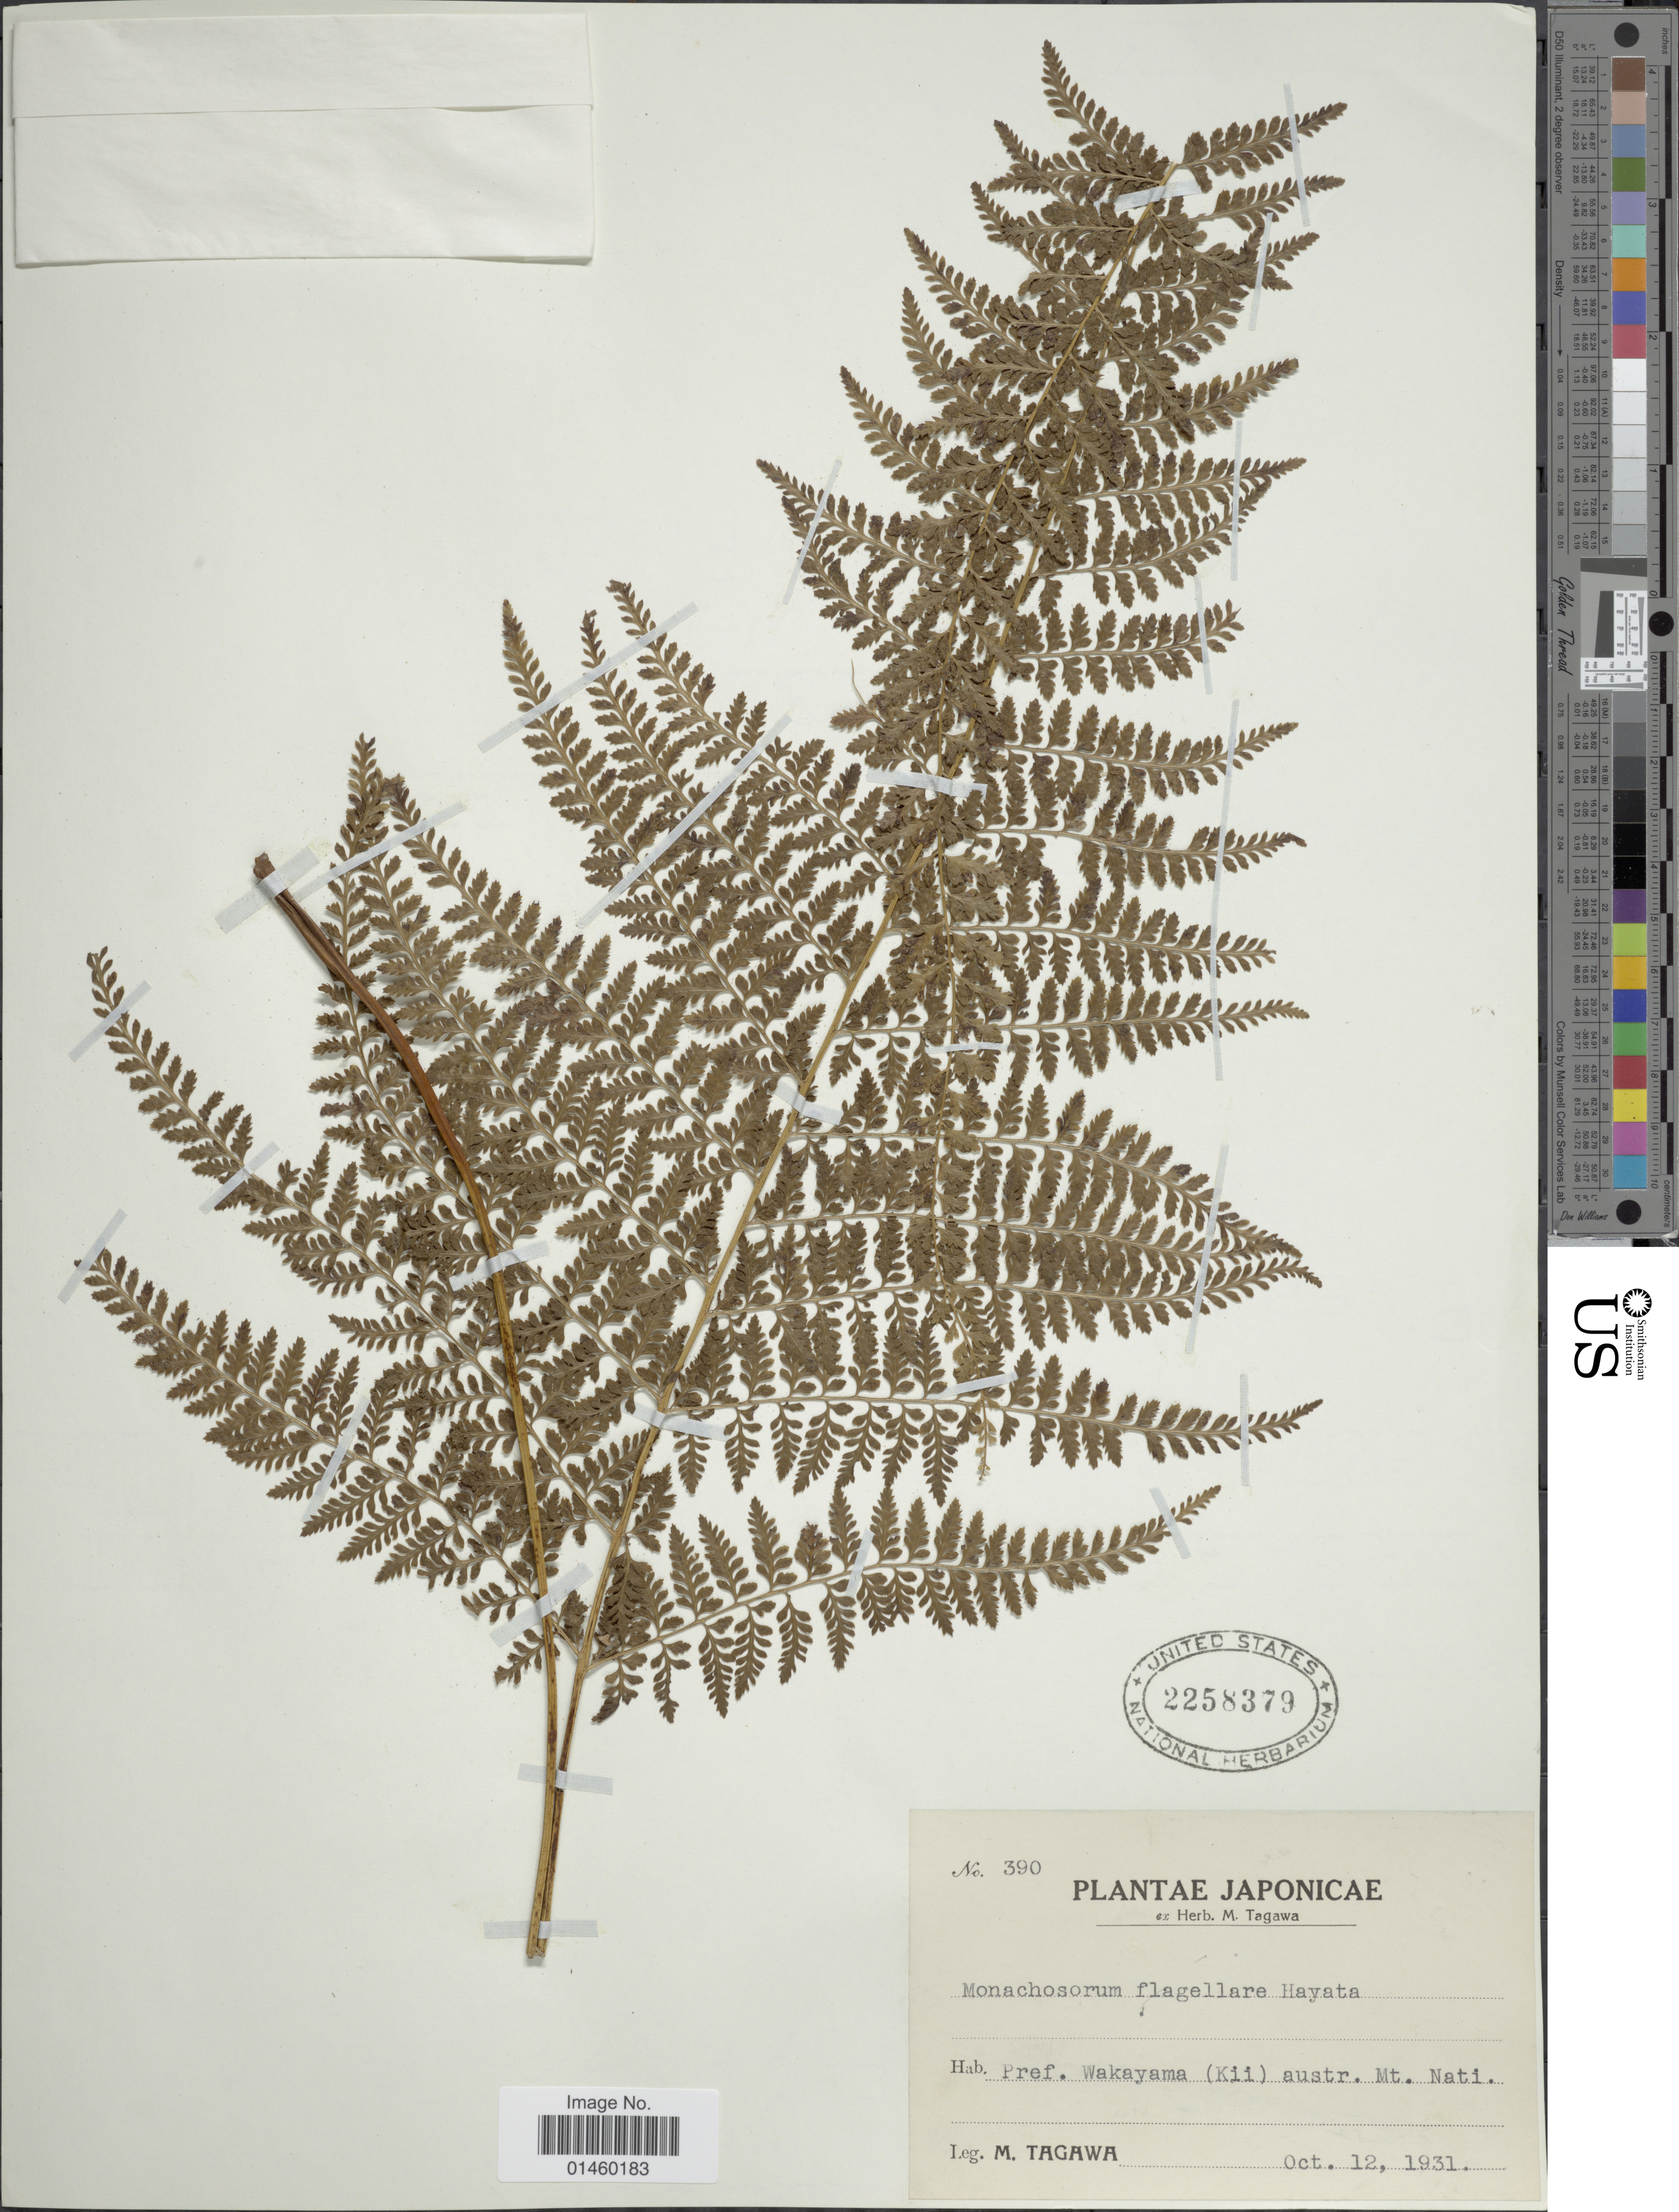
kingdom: Plantae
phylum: Tracheophyta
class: Polypodiopsida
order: Polypodiales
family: Dennstaedtiaceae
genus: Monachosorum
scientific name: Monachosorum flagellare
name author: (Makino) Hayata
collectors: M. Tagawa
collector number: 390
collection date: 1931-10-12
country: Japan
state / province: Wakayama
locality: Pref. Wakayama (Kii) Mt. Nati.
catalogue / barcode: US 2258379